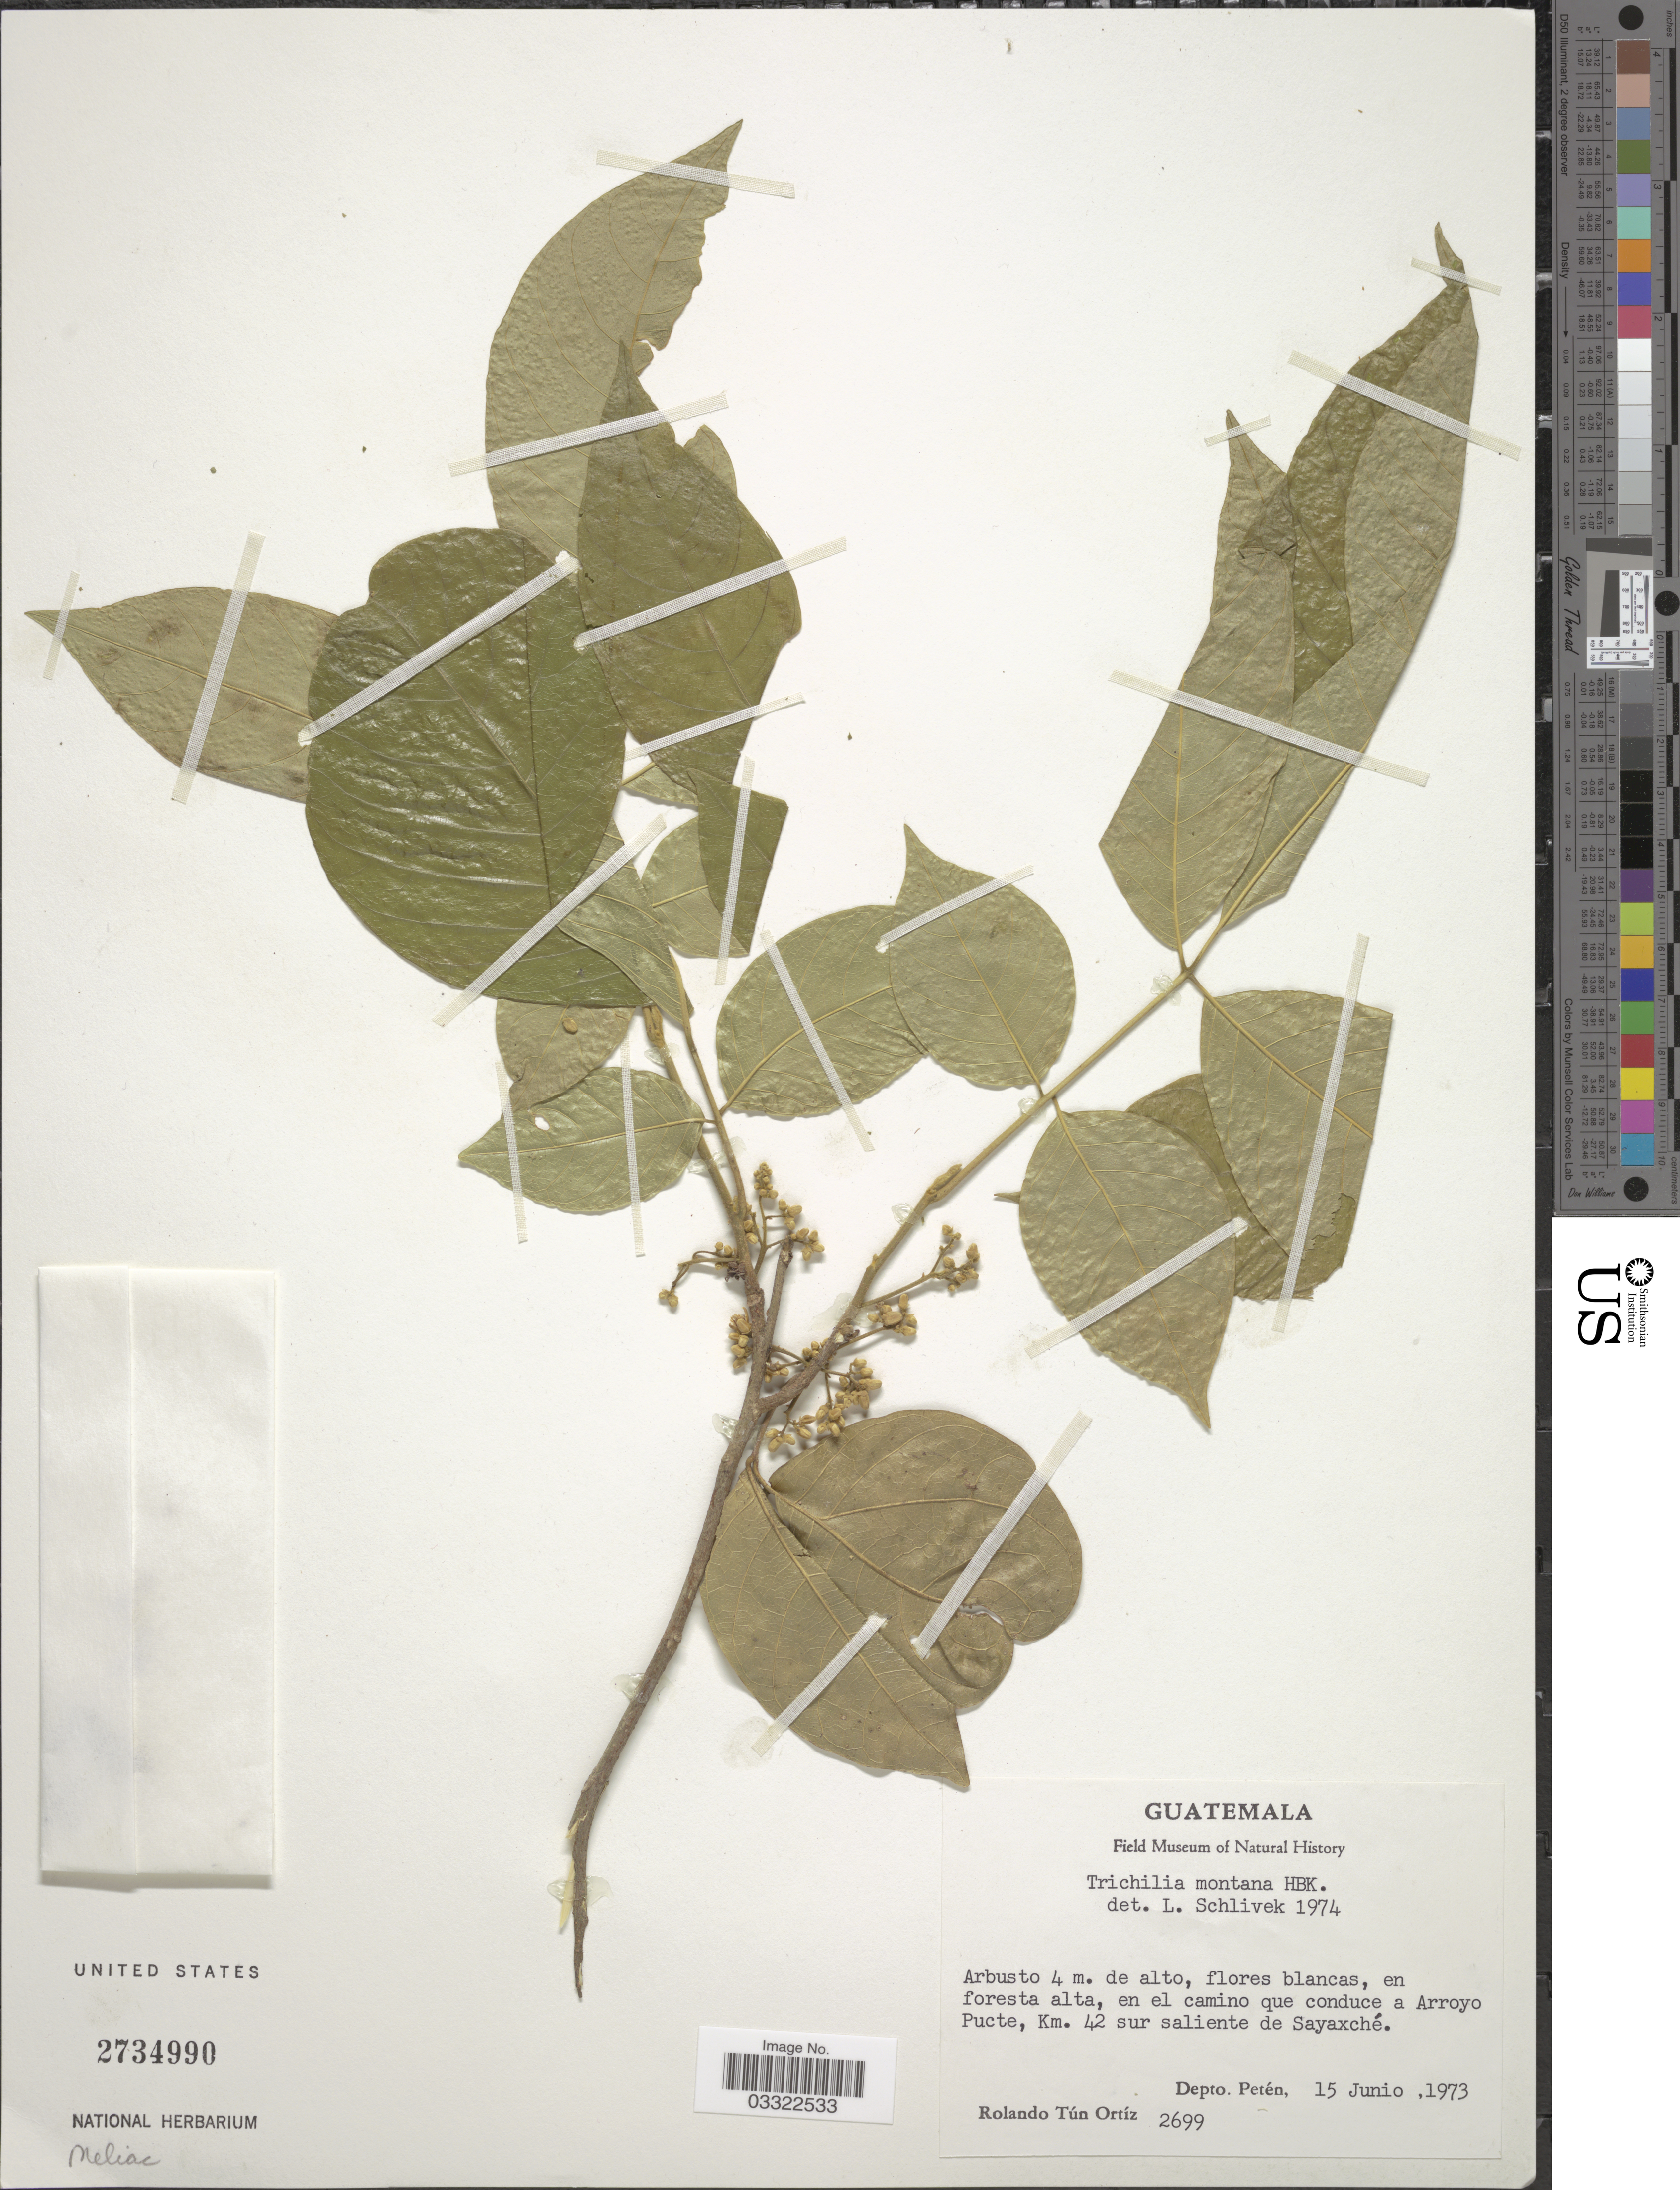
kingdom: Plantae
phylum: Tracheophyta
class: Magnoliopsida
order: Sapindales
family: Meliaceae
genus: Trichilia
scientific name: Trichilia montana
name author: Kunth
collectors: R. Tún Ortíz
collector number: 2699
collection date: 1973-06-15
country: Guatemala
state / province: El Petén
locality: En foresta alta, en el camino que conduce a Arroyo Pucte, Km. 42 sur saliente de Sayaxché. Depto. Petén.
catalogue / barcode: US 2734990